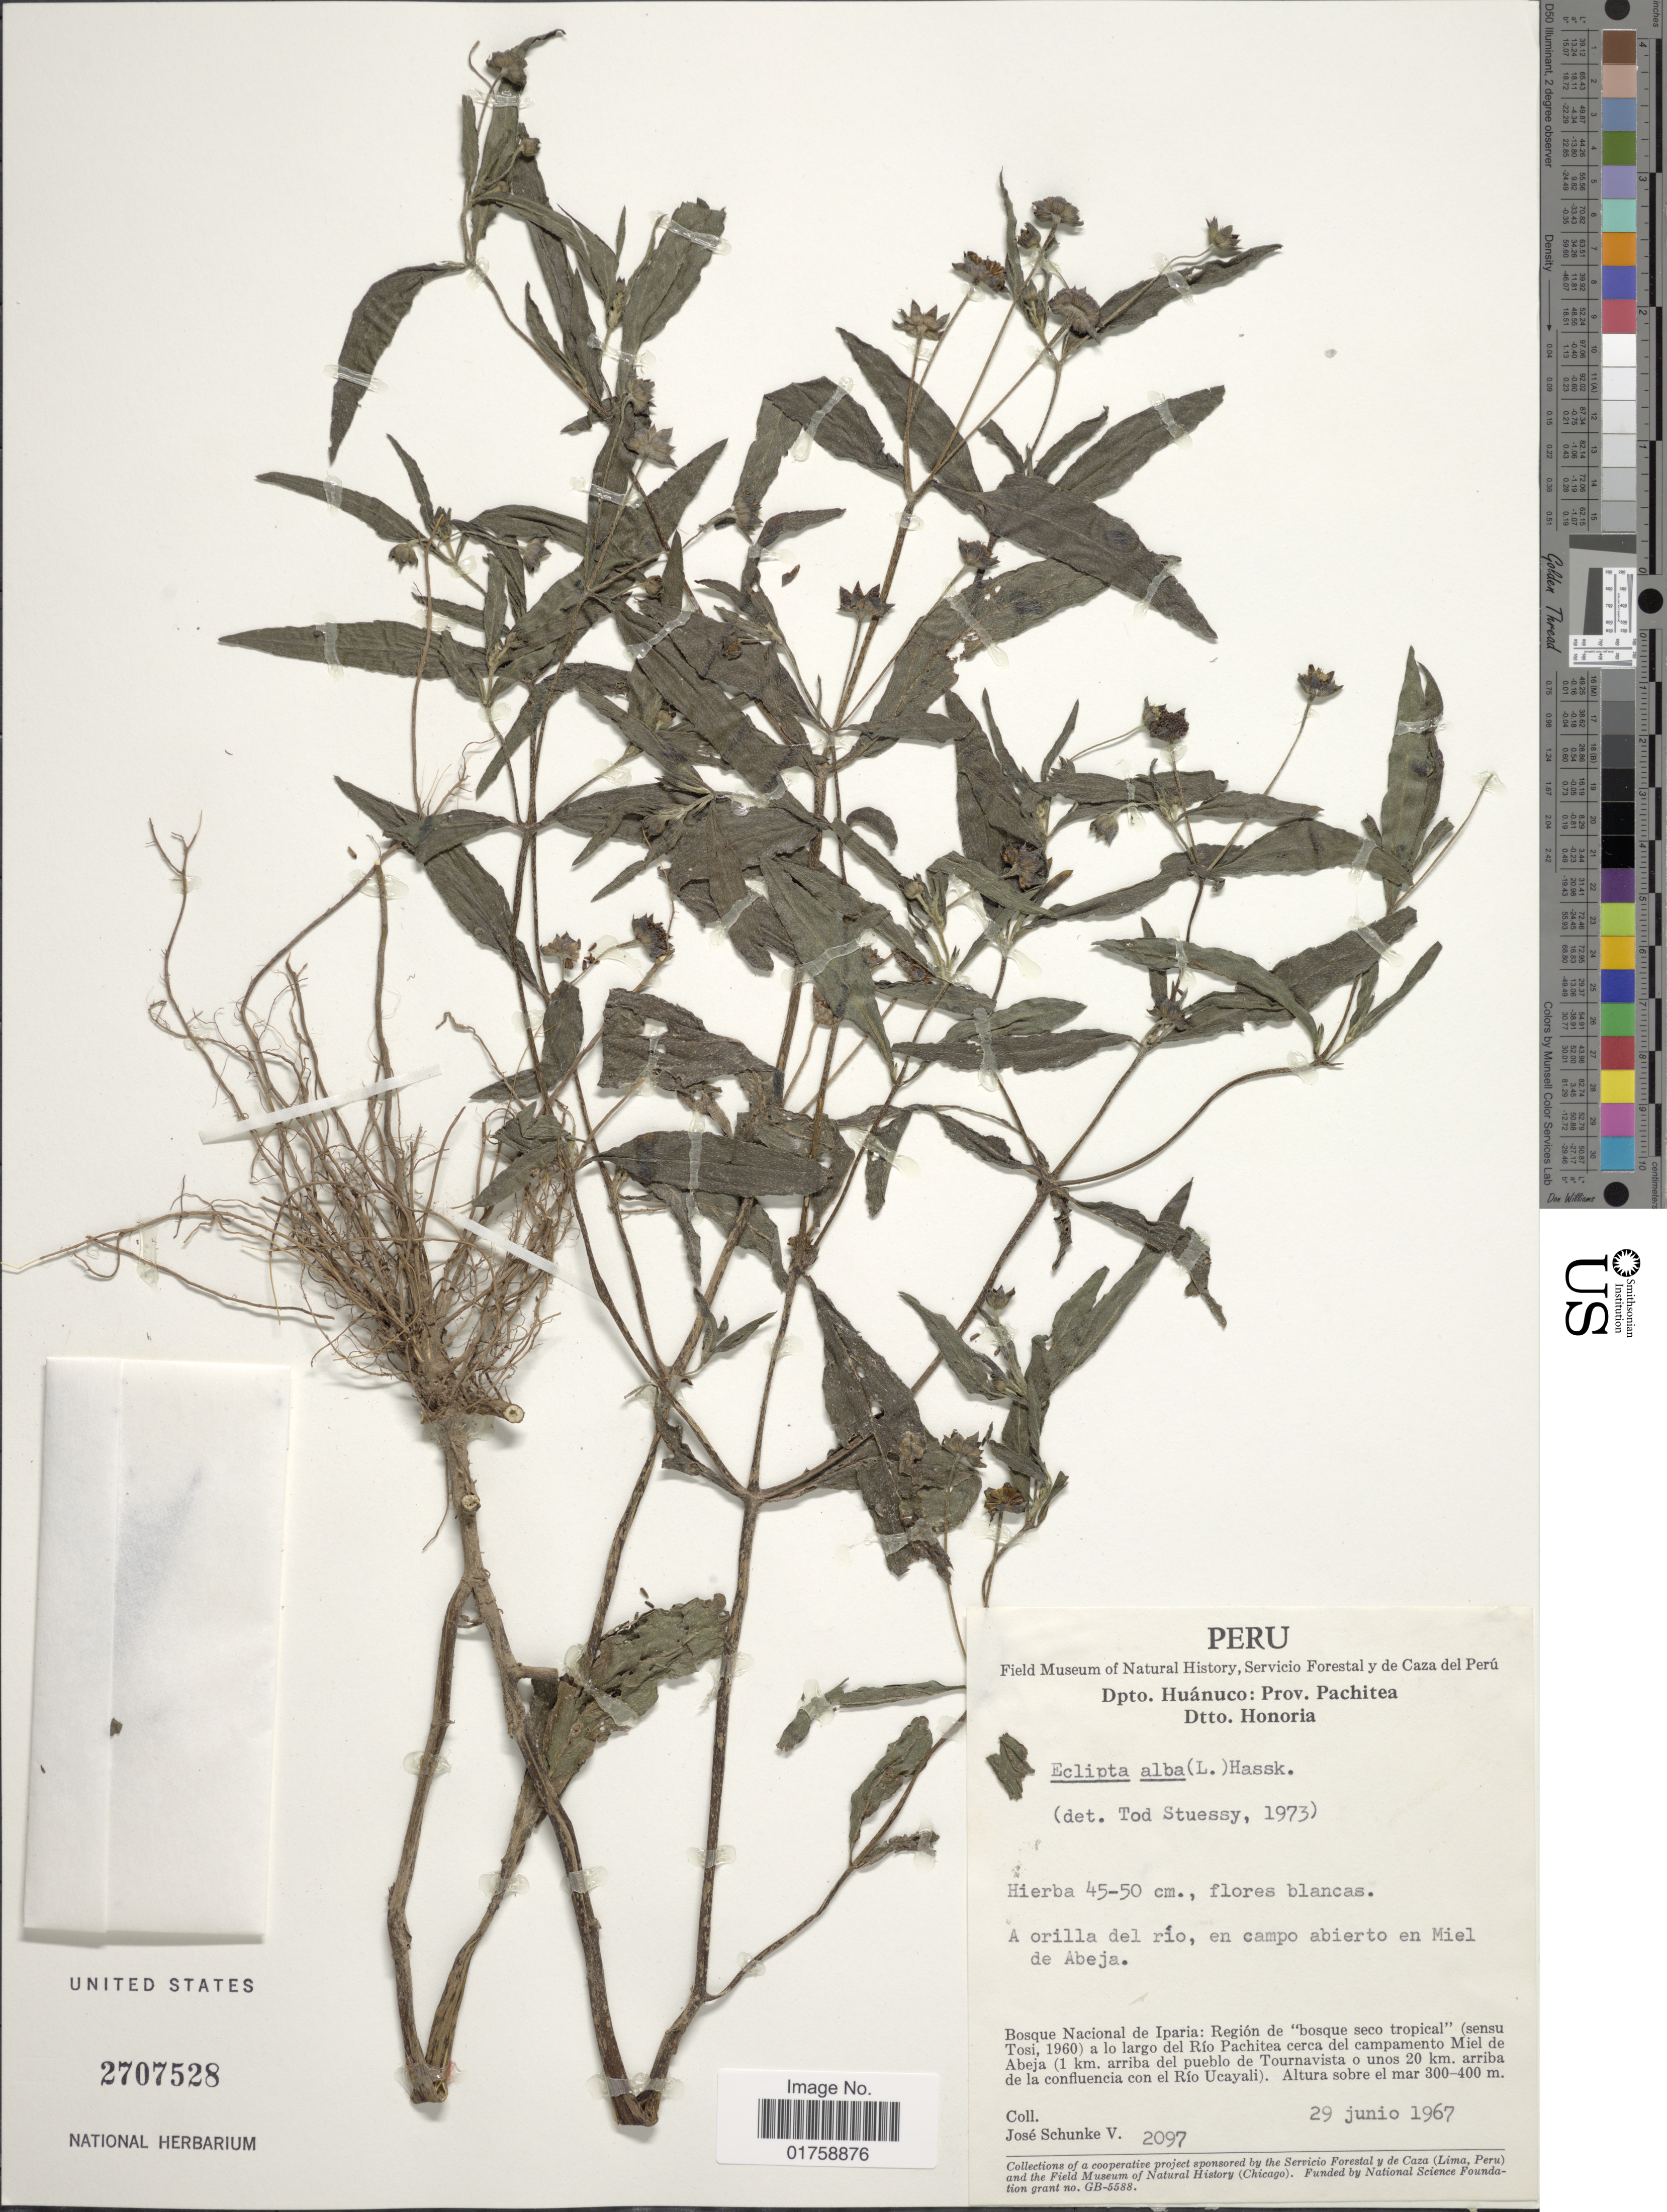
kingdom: Plantae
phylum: Tracheophyta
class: Magnoliopsida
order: Asterales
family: Asteraceae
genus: Eclipta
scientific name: Eclipta alba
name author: (L.) Hassk.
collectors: J. Schunke Vigo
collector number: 2097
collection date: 1967-06-29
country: Peru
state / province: Huánuco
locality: Prov. Pachitea Dtto. Honoria. Bosque Nacional de Iparia: Region de "bosque seco tropical" (sensu Tosi, 1960) a lo largo del Rio Pachitea cerca del campamento Miel de Abeja (1 km. arriba del pueblo de Tournavista o unos 20 km. arriba de la confluencia con el Rio Ucayali)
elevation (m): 300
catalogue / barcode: US 2707528